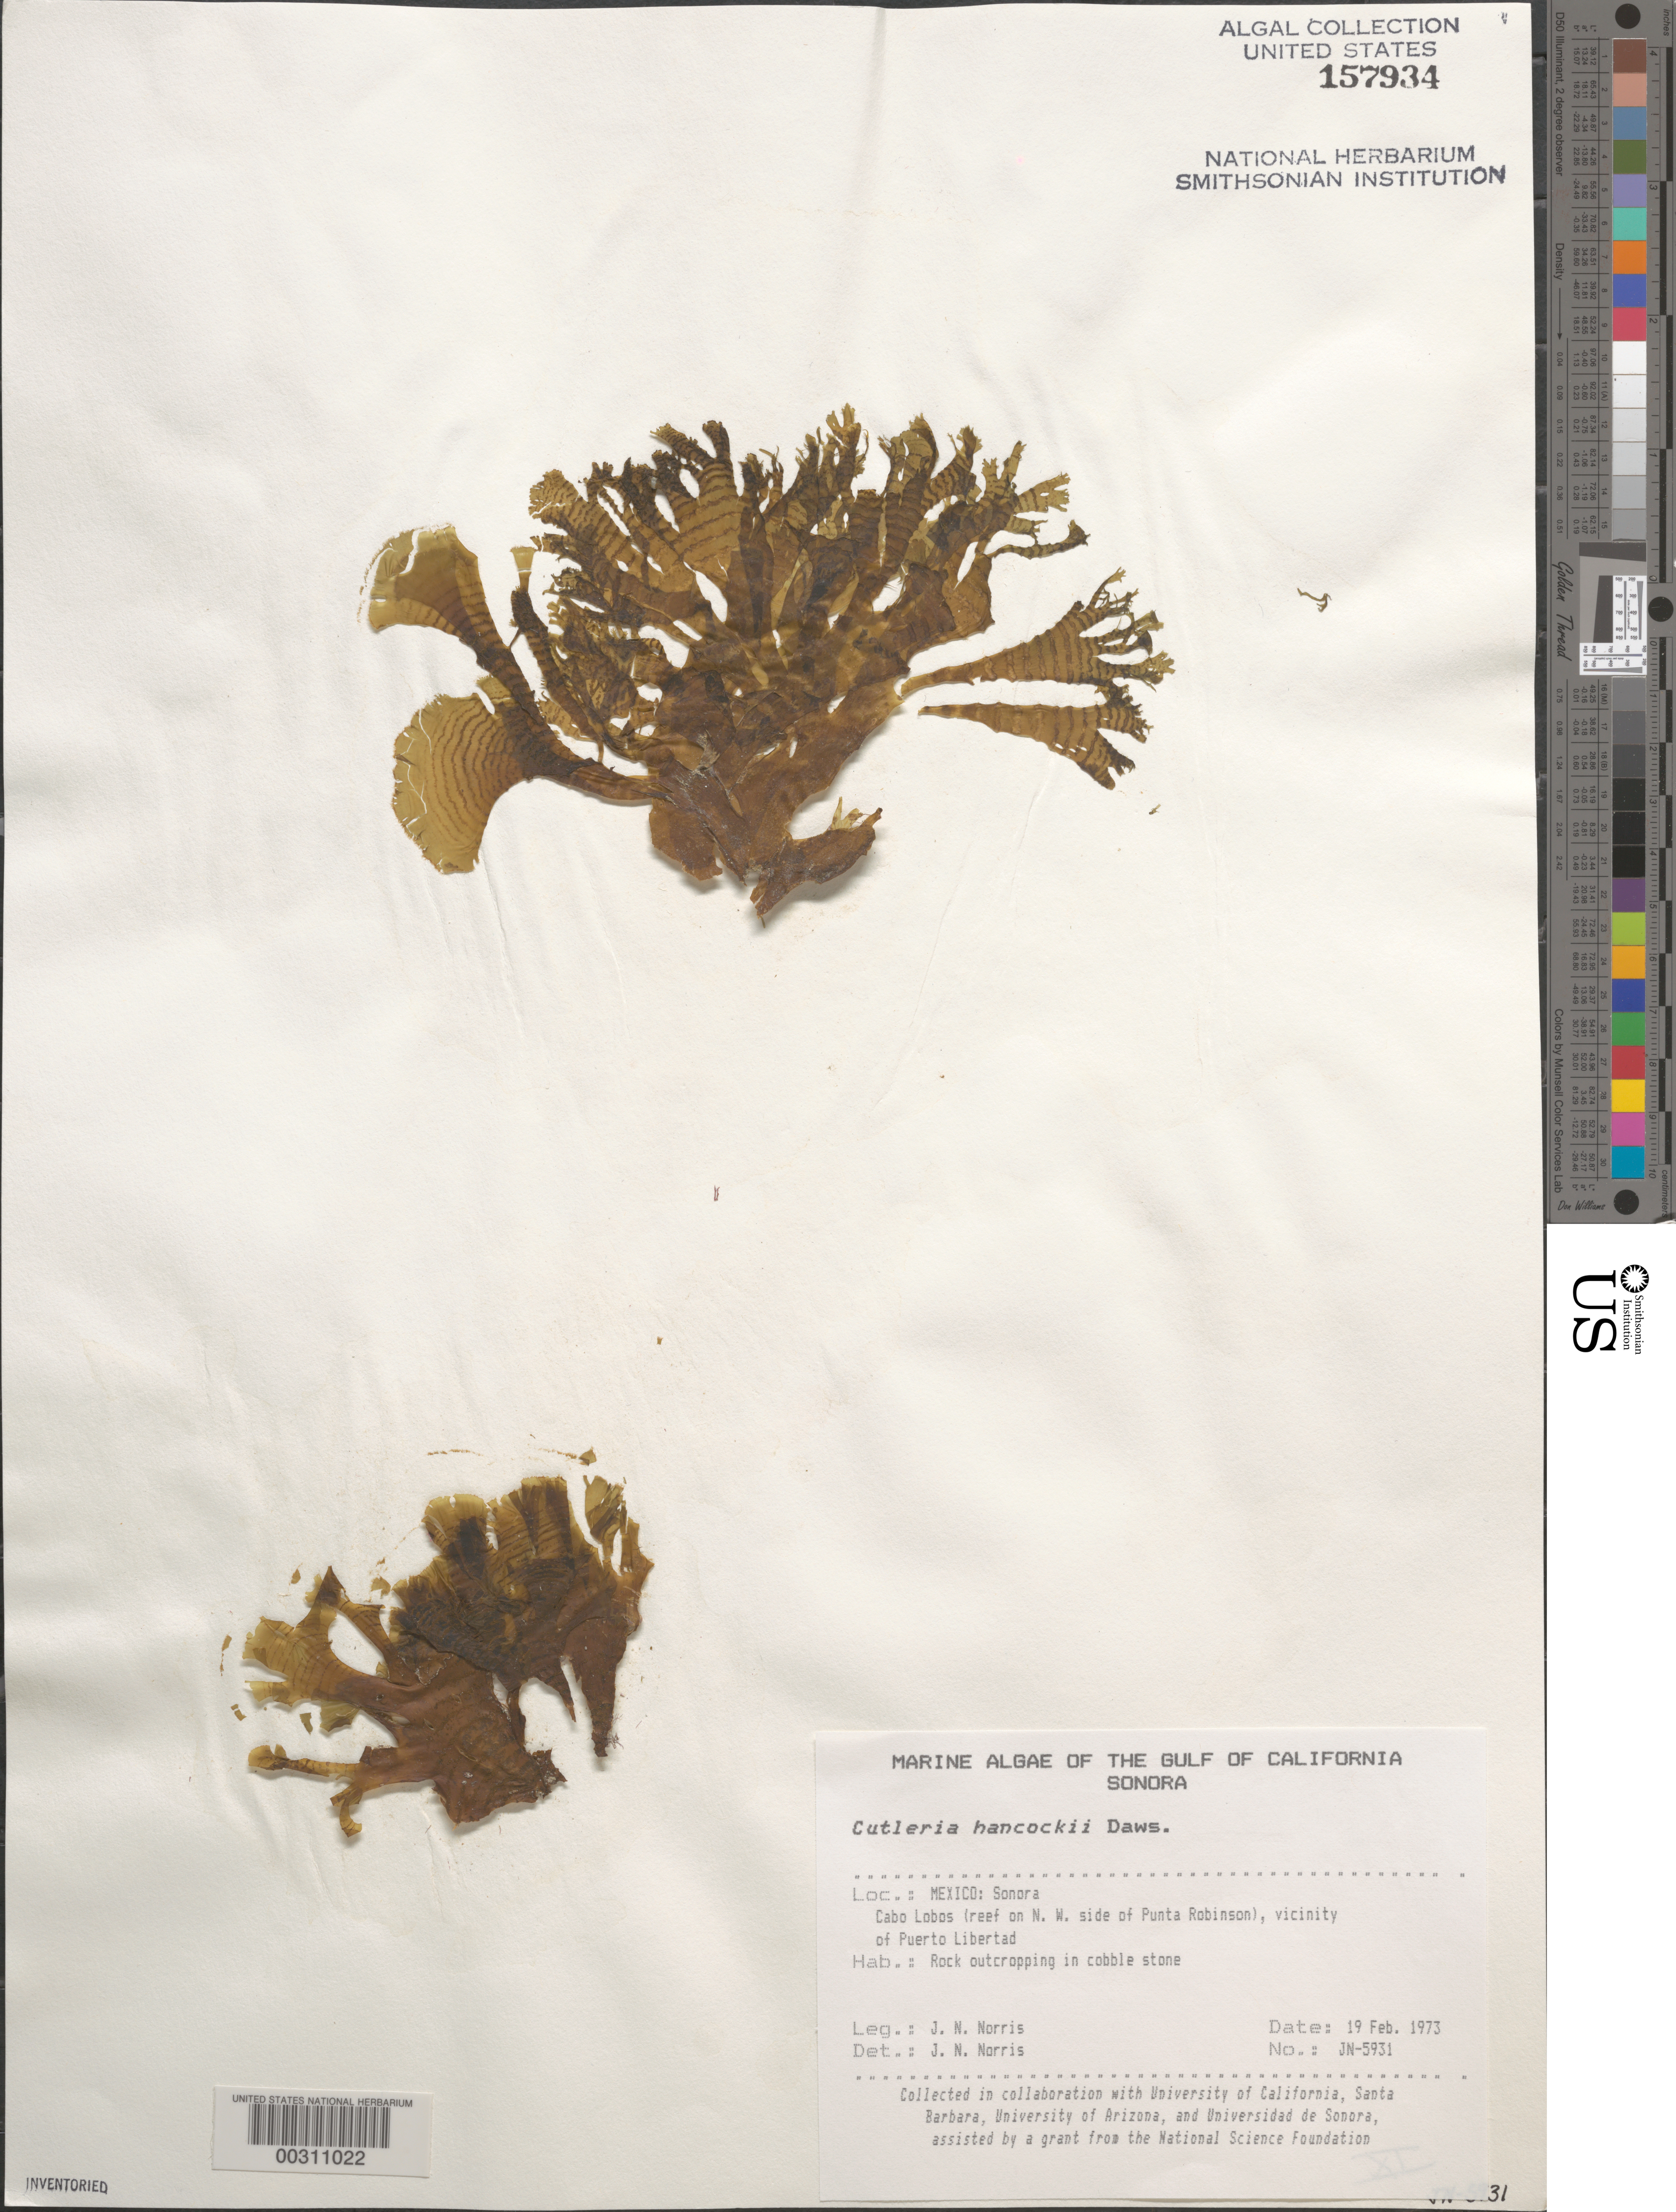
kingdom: Chromista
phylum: Ochrophyta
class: Phaeophyceae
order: Cutleriales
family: Cutleriaceae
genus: Cutleria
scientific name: Cutleria hancockii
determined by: Norris, James N.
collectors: J. N. Norris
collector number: JN-5931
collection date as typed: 19 Feb 1973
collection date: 1973-02-19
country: Mexico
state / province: Sonora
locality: Cabo Lobos, northwest Punta Robinson, Puerto Libertad area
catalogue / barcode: US 157934